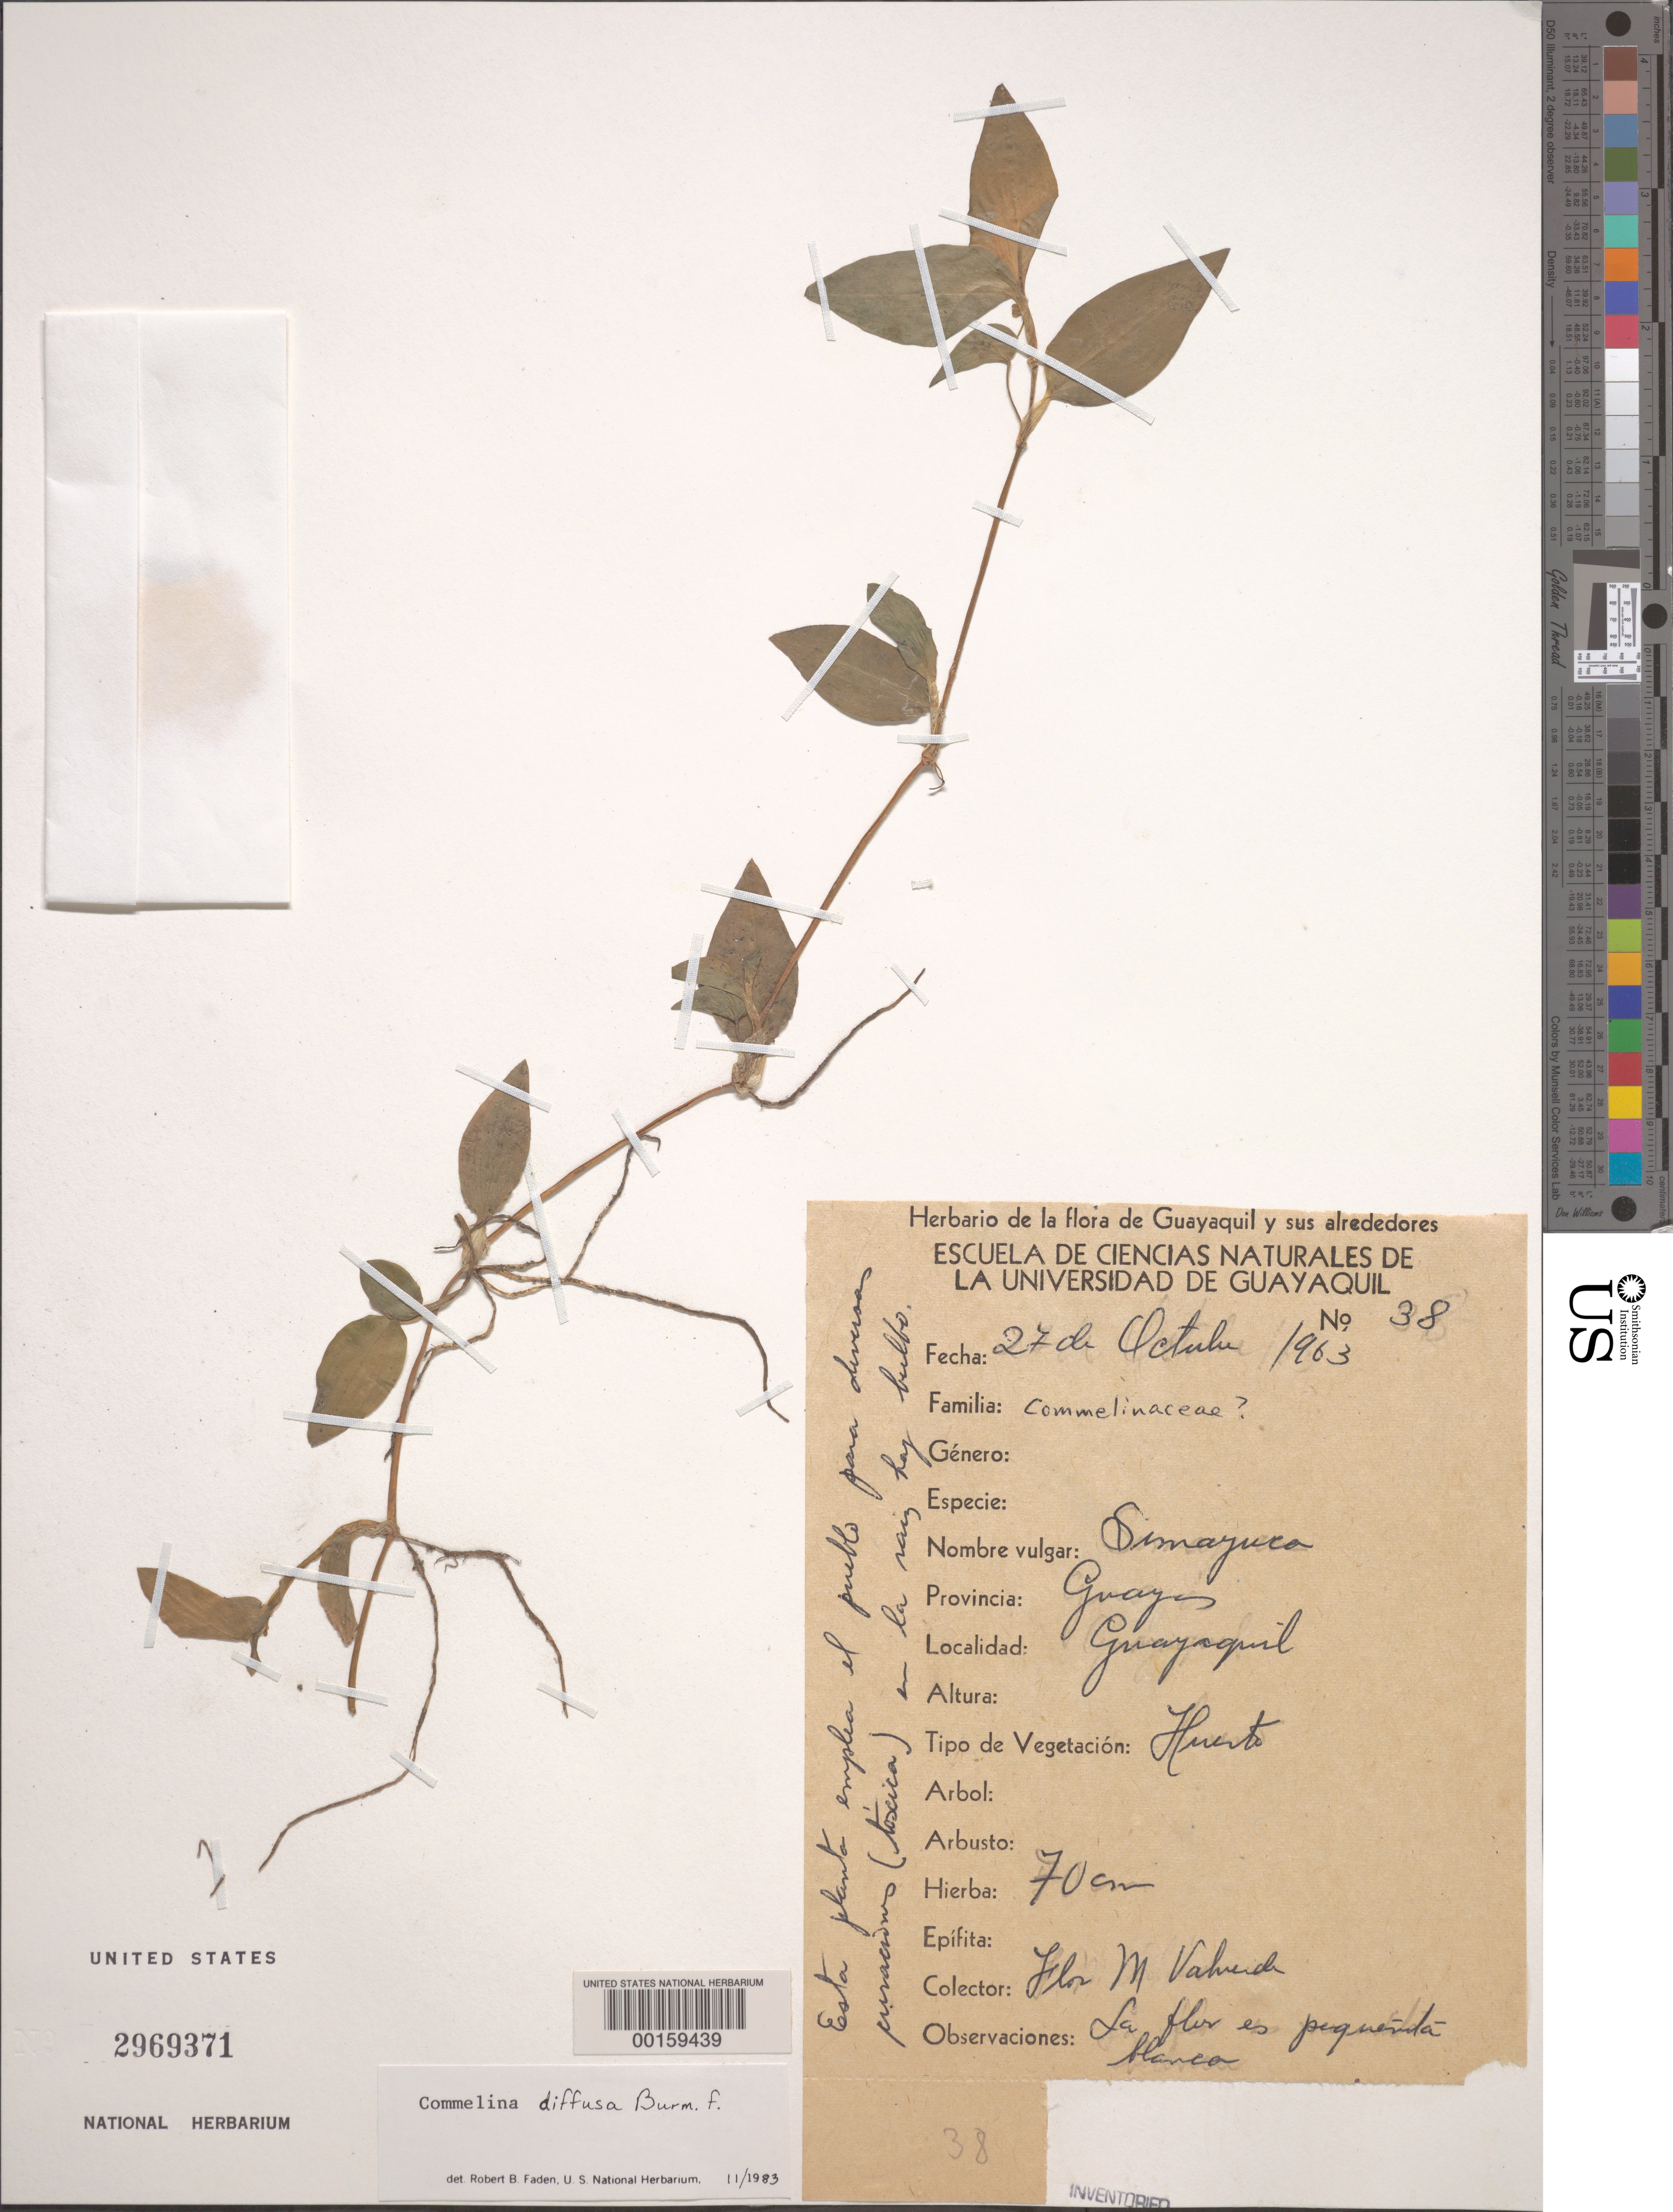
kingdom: Plantae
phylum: Tracheophyta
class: Liliopsida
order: Commelinales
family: Commelinaceae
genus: Commelina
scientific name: Commelina diffusa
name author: Burm. f.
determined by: Faden, Robert B., (US), Smithsonian Institution - National Museum of Natural History (UNITED STATES)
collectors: F. Vahneder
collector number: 38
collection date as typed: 27 Oct 1963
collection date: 1963-10-27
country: Ecuador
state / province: Guayas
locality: Guayaquil, Haciendo Bonchna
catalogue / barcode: US 2969371